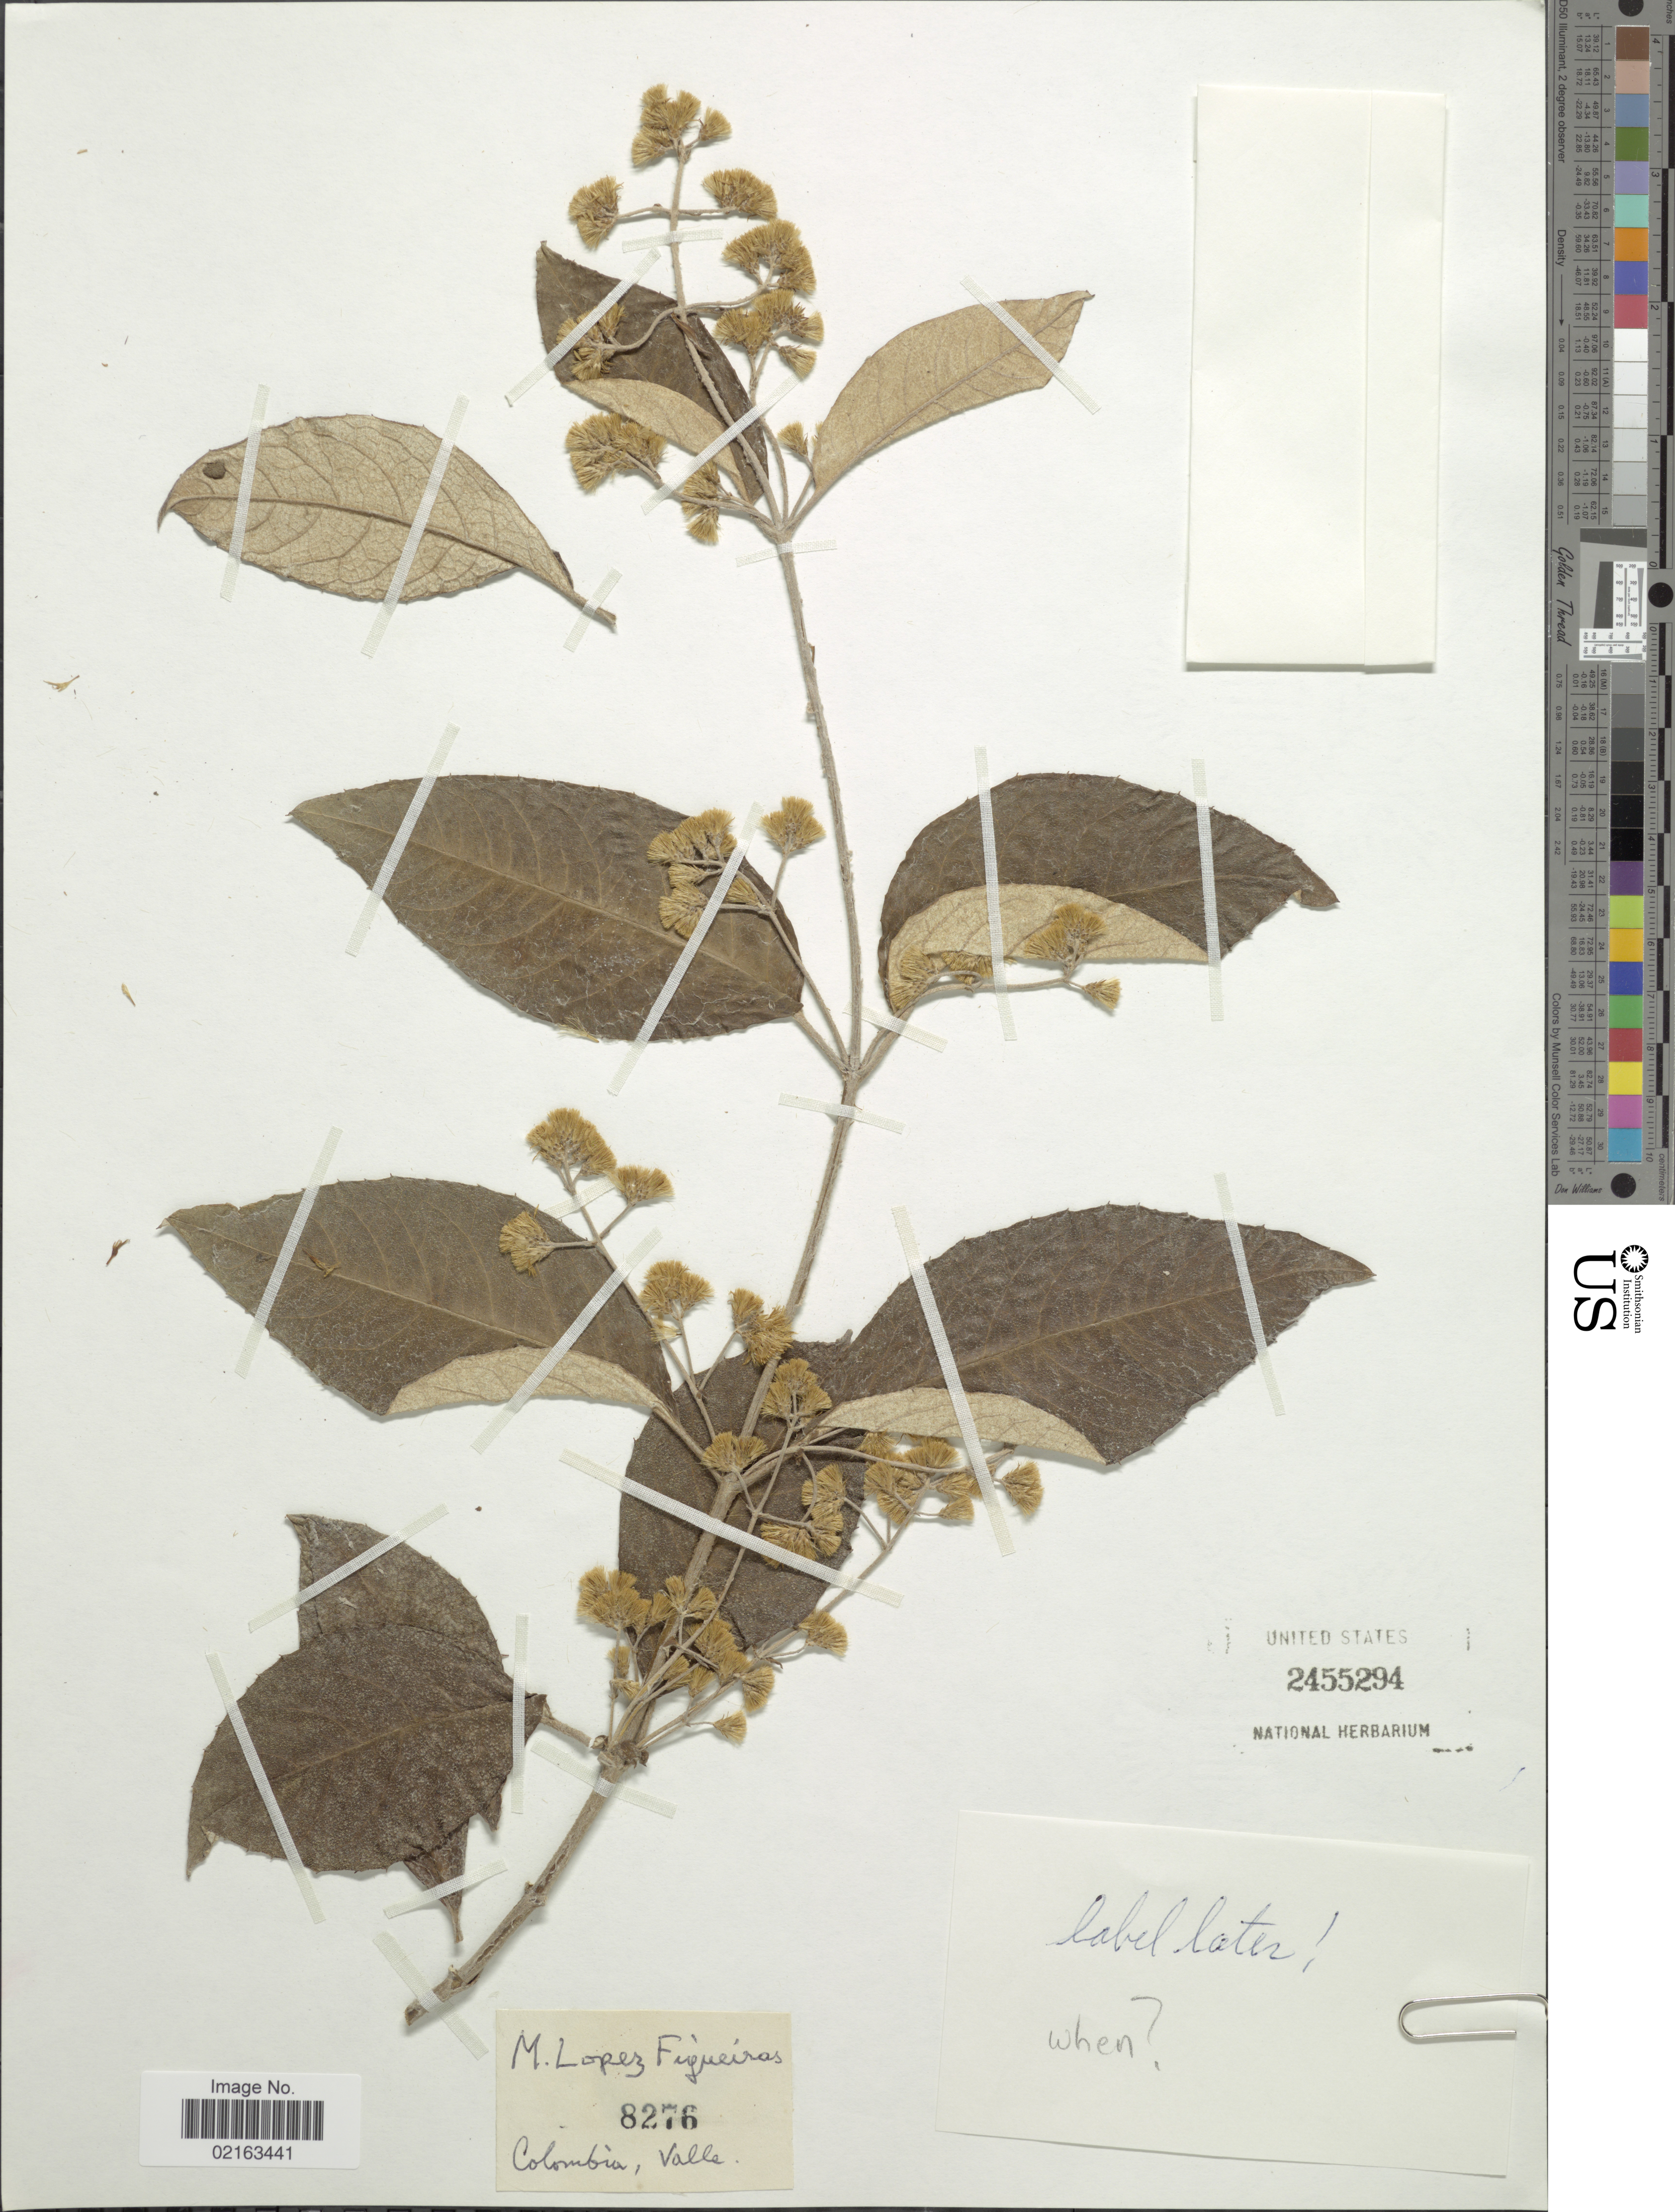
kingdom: Plantae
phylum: Tracheophyta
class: Magnoliopsida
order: Asterales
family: Asteraceae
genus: Oligactis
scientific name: Oligactis volubilis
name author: (Kunth) Cass.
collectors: M. López Figueiras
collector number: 8276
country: Colombia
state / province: Valle del Cauca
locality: Colombia, Valle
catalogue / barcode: US 2455294